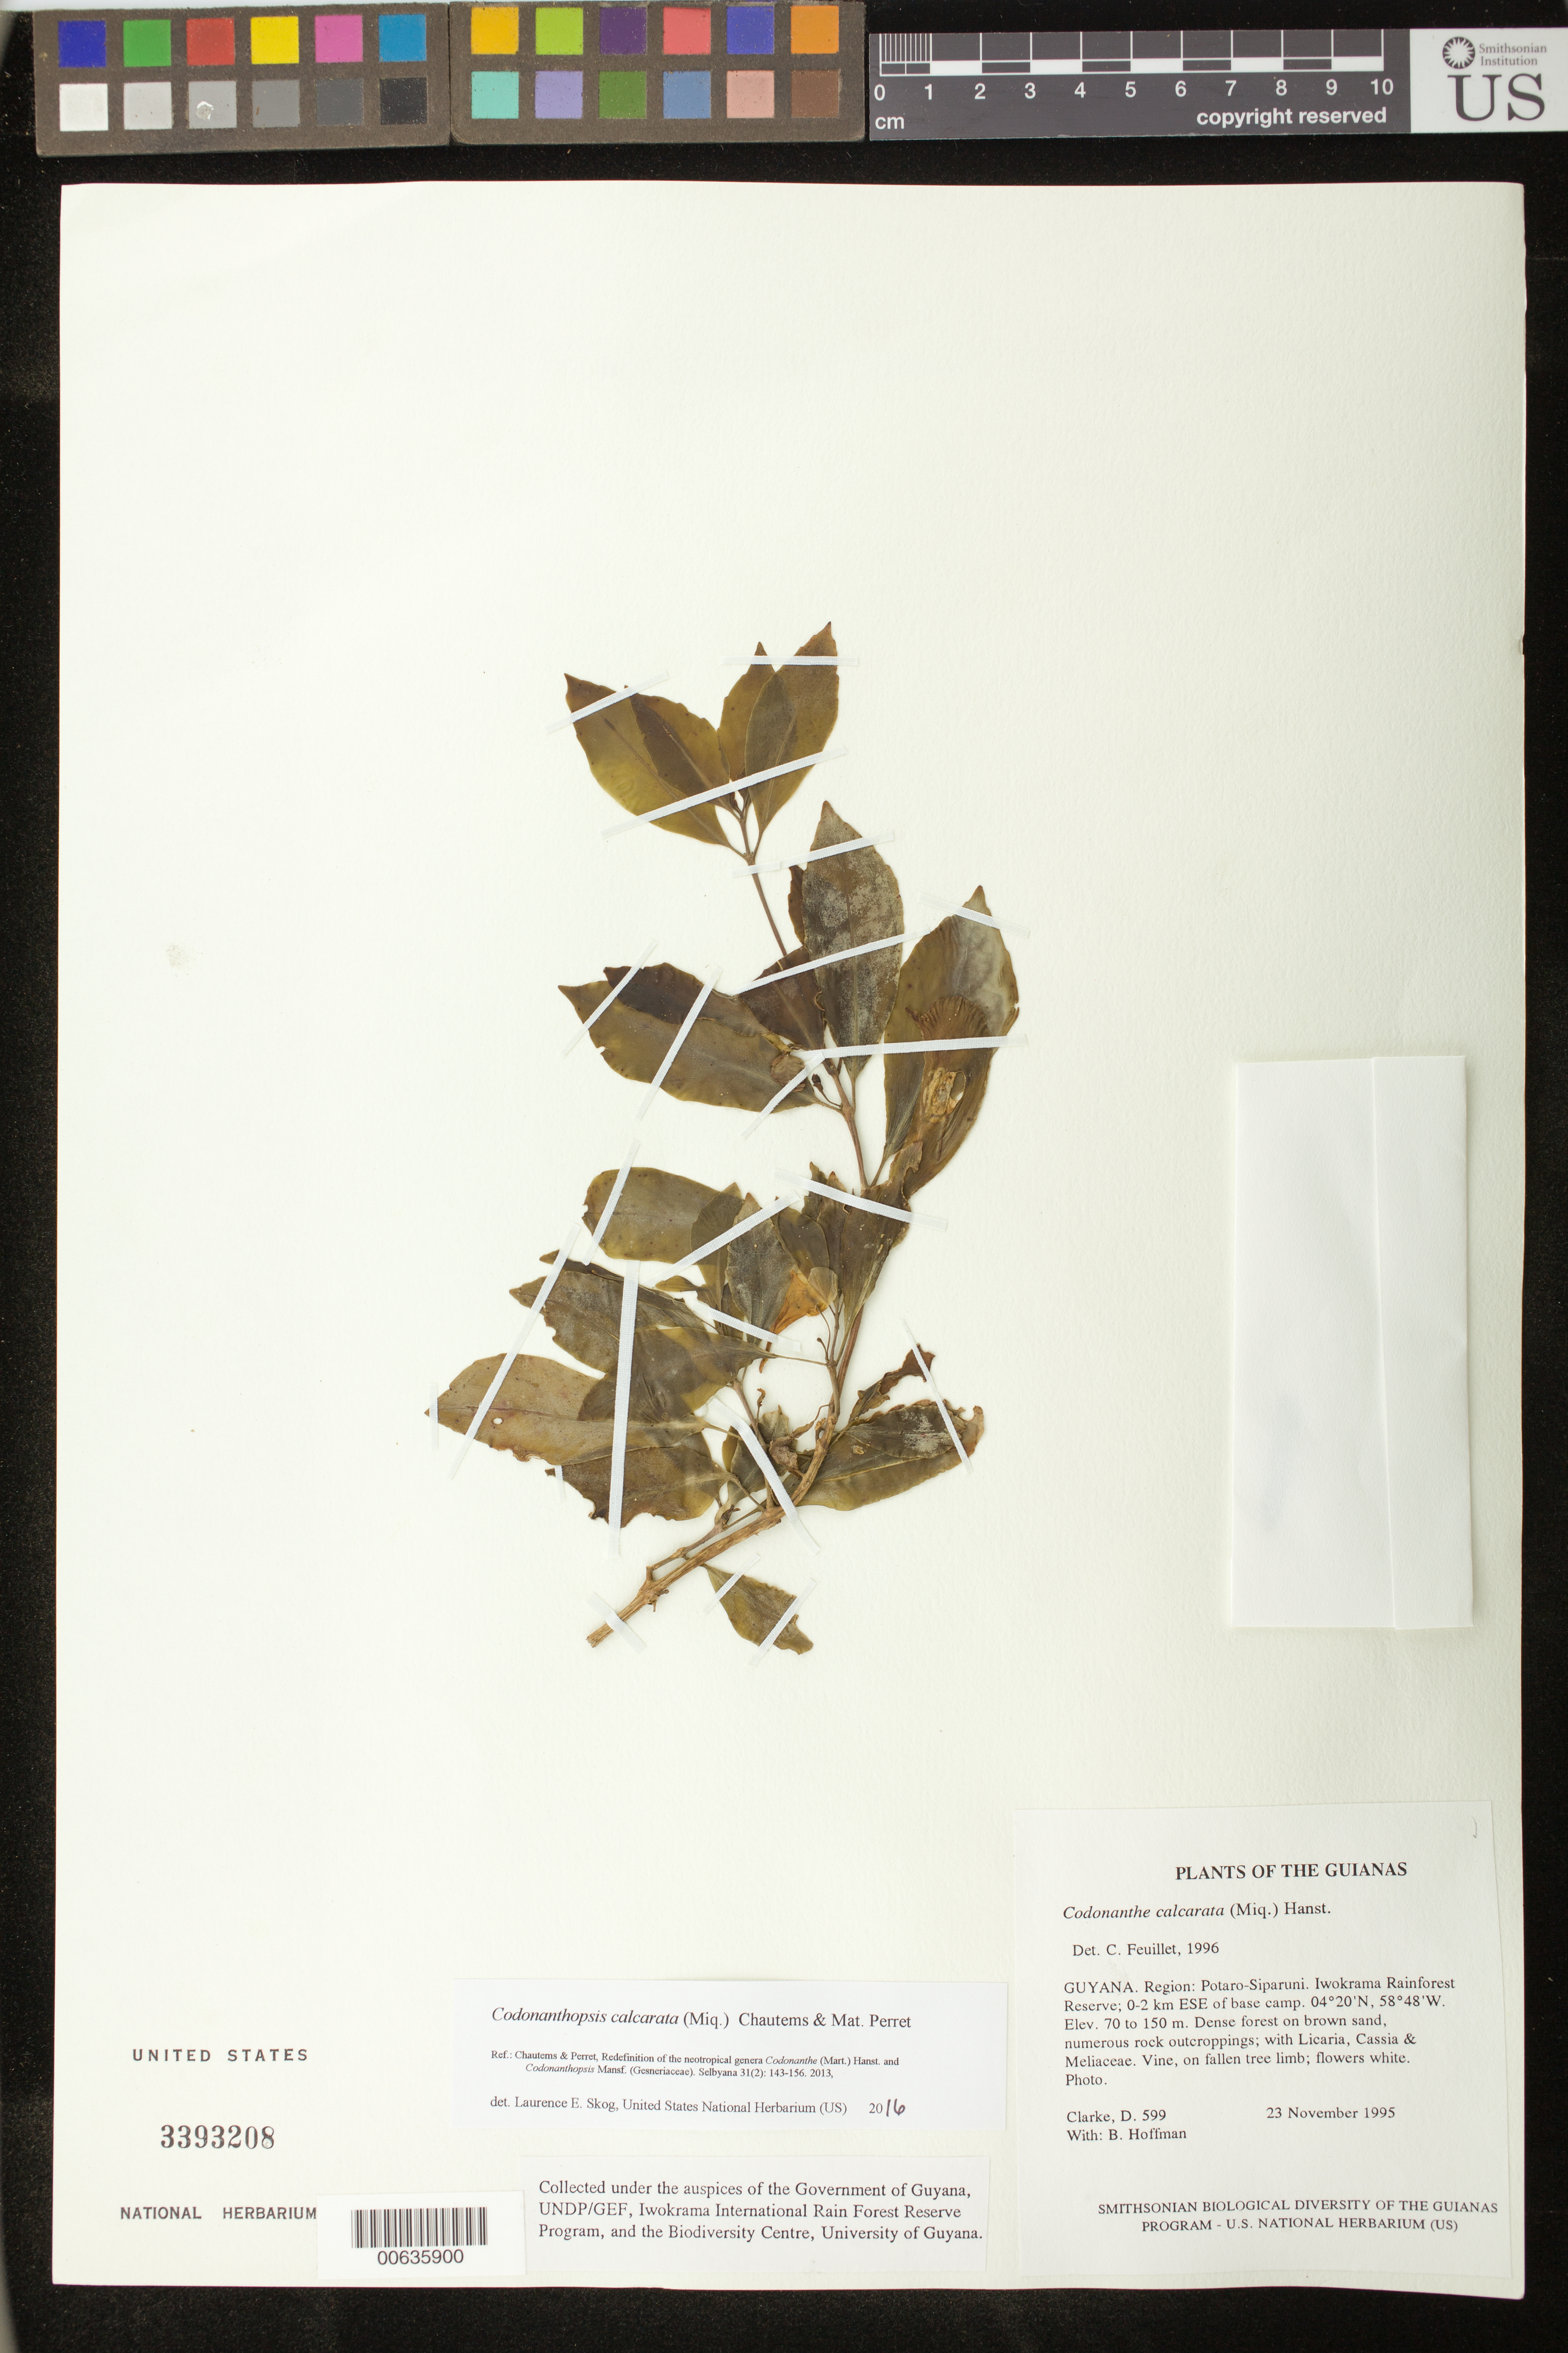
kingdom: Plantae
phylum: Tracheophyta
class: Magnoliopsida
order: Lamiales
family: Gesneriaceae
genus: Codonanthopsis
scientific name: Codonanthopsis calcarata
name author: (Miq.) Chautems & Mat.Perret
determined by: Skog, Laurence E.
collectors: H. D. Clarke & B. Hoffman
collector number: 599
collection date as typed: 23 Nov 1995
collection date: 1995-11-23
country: Guyana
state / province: Potaro-Siparuni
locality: Iwokrama Rainforest Reserve; 0-2 km ESE of base camp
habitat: Dense forest on brown sand, numerous rock outcroppings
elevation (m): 70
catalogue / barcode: US 3393208